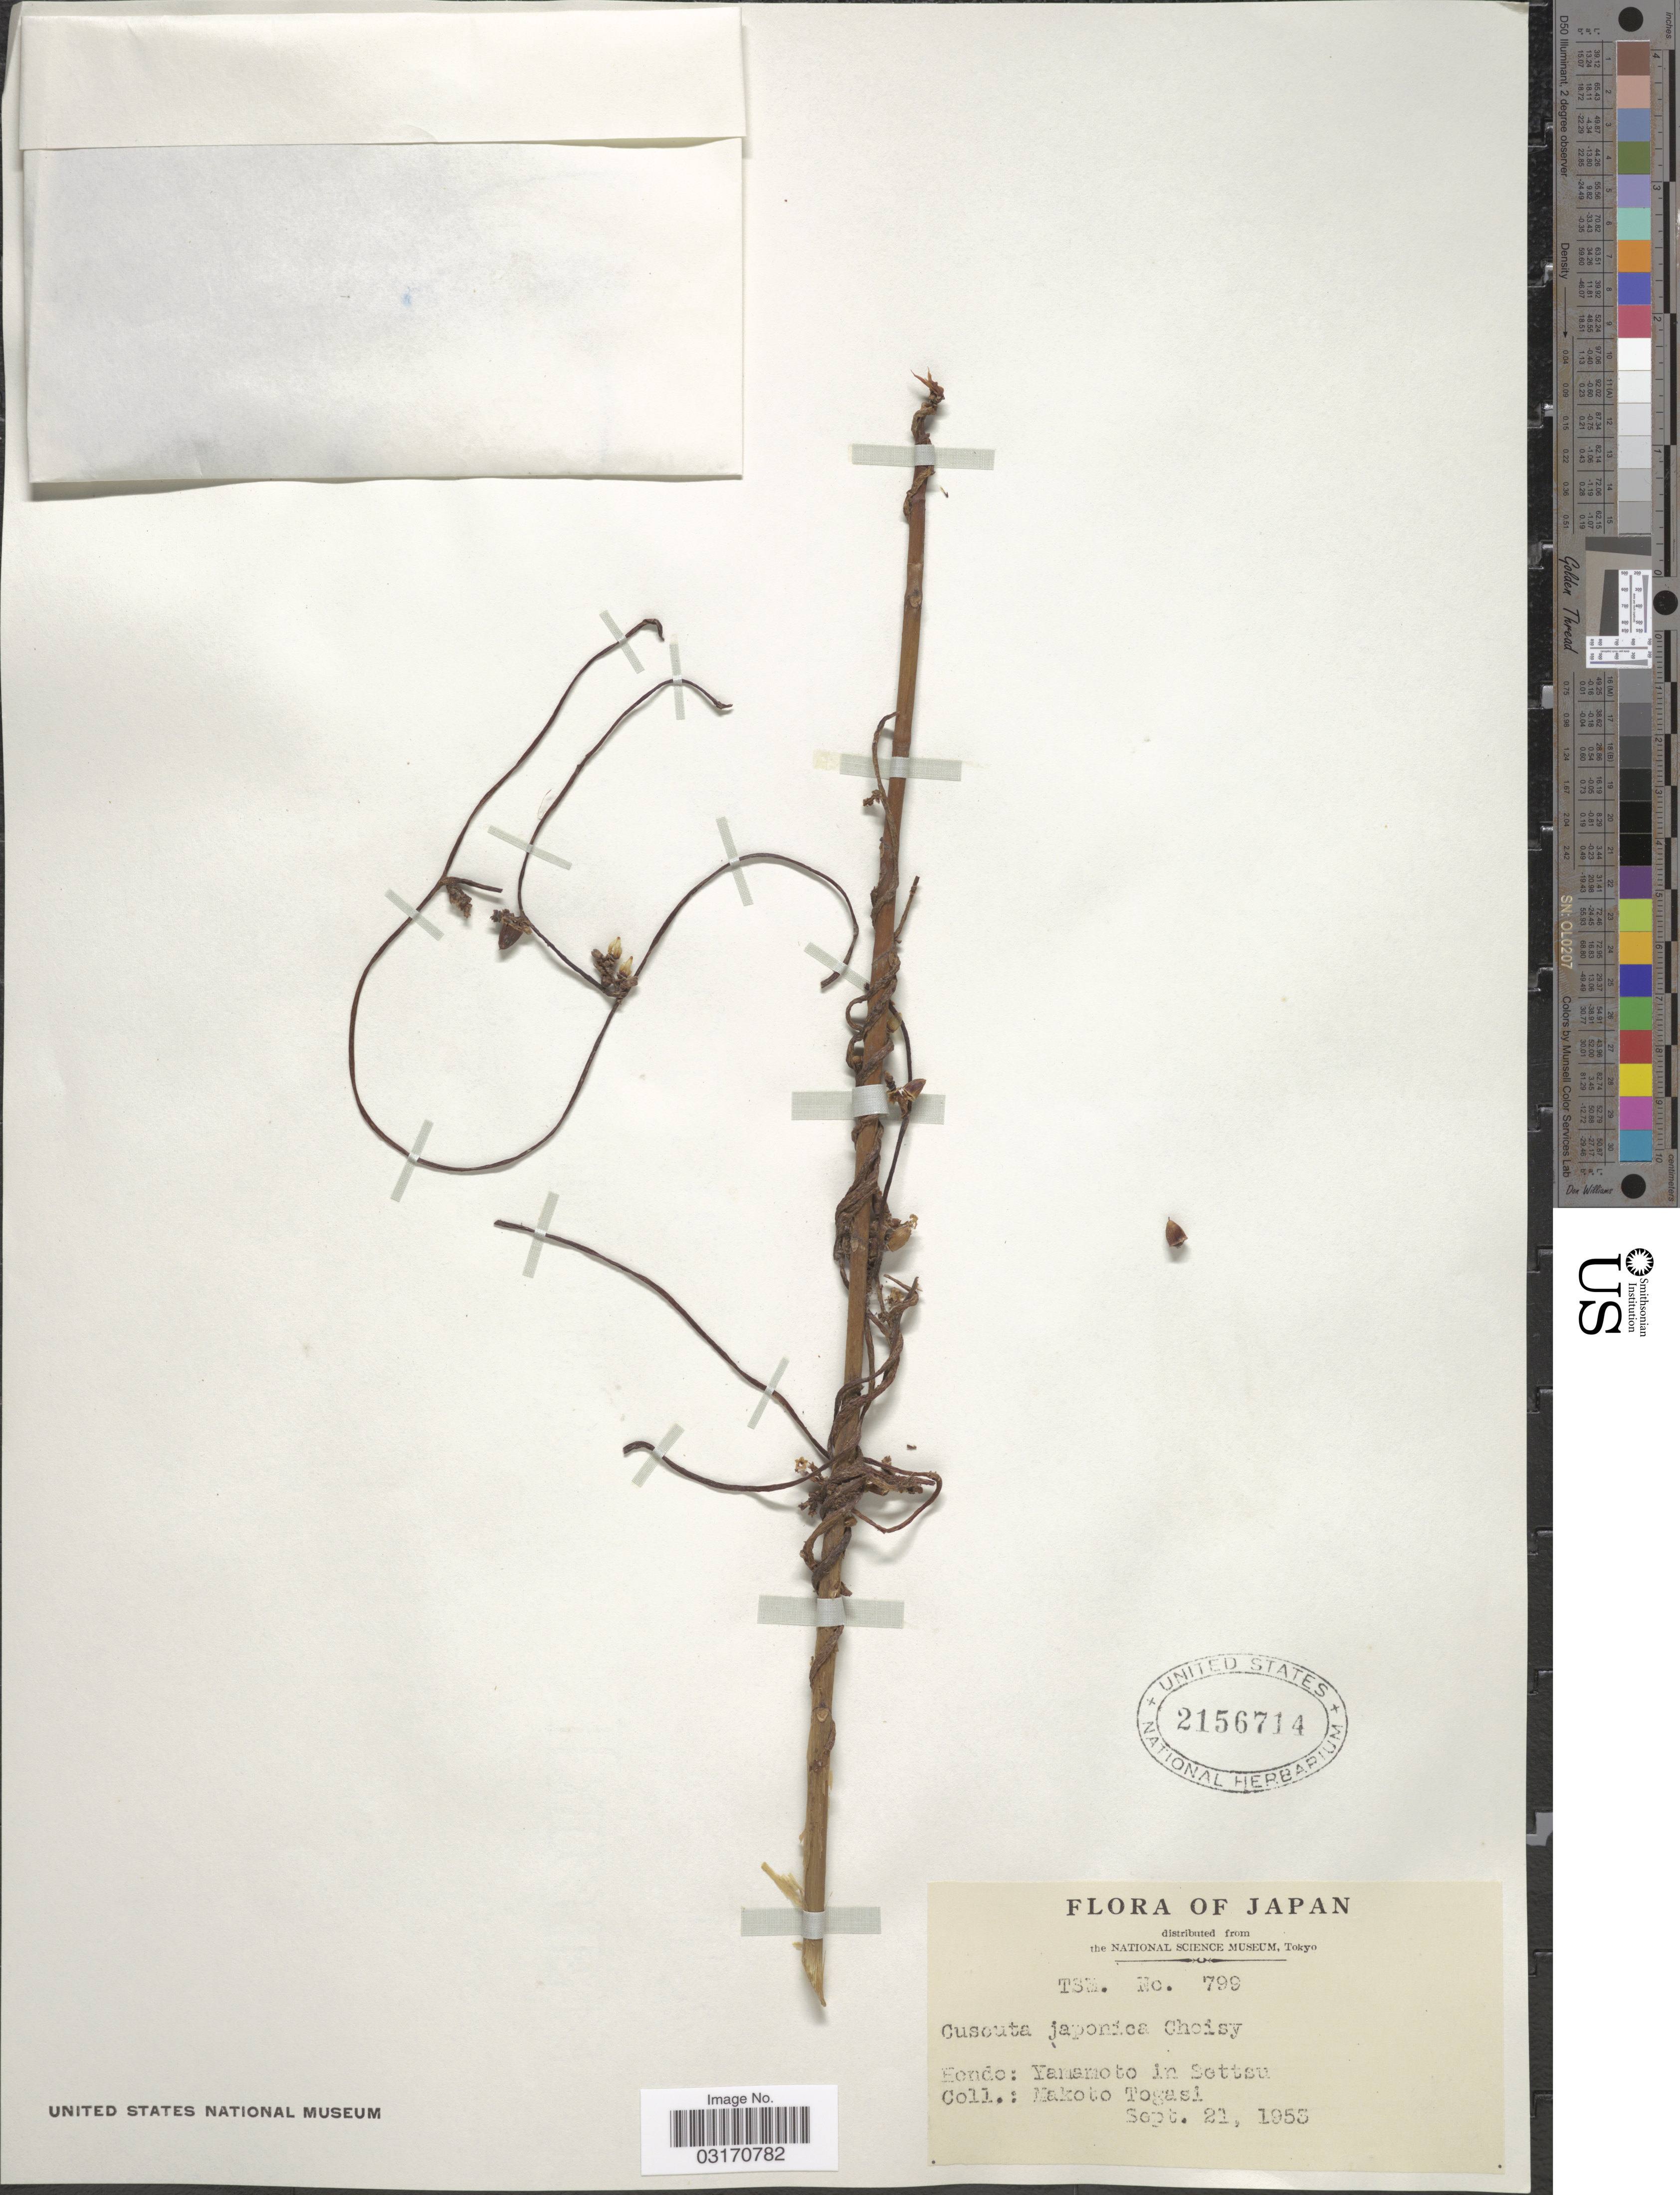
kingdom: Plantae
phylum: Tracheophyta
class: Magnoliopsida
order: Solanales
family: Convolvulaceae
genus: Cuscuta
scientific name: Cuscuta japonica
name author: Choisy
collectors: M. Togasi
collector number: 799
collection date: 1953-09-21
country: Japan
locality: Hondo: Yamamoto in Settsu.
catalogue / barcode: US 2156714